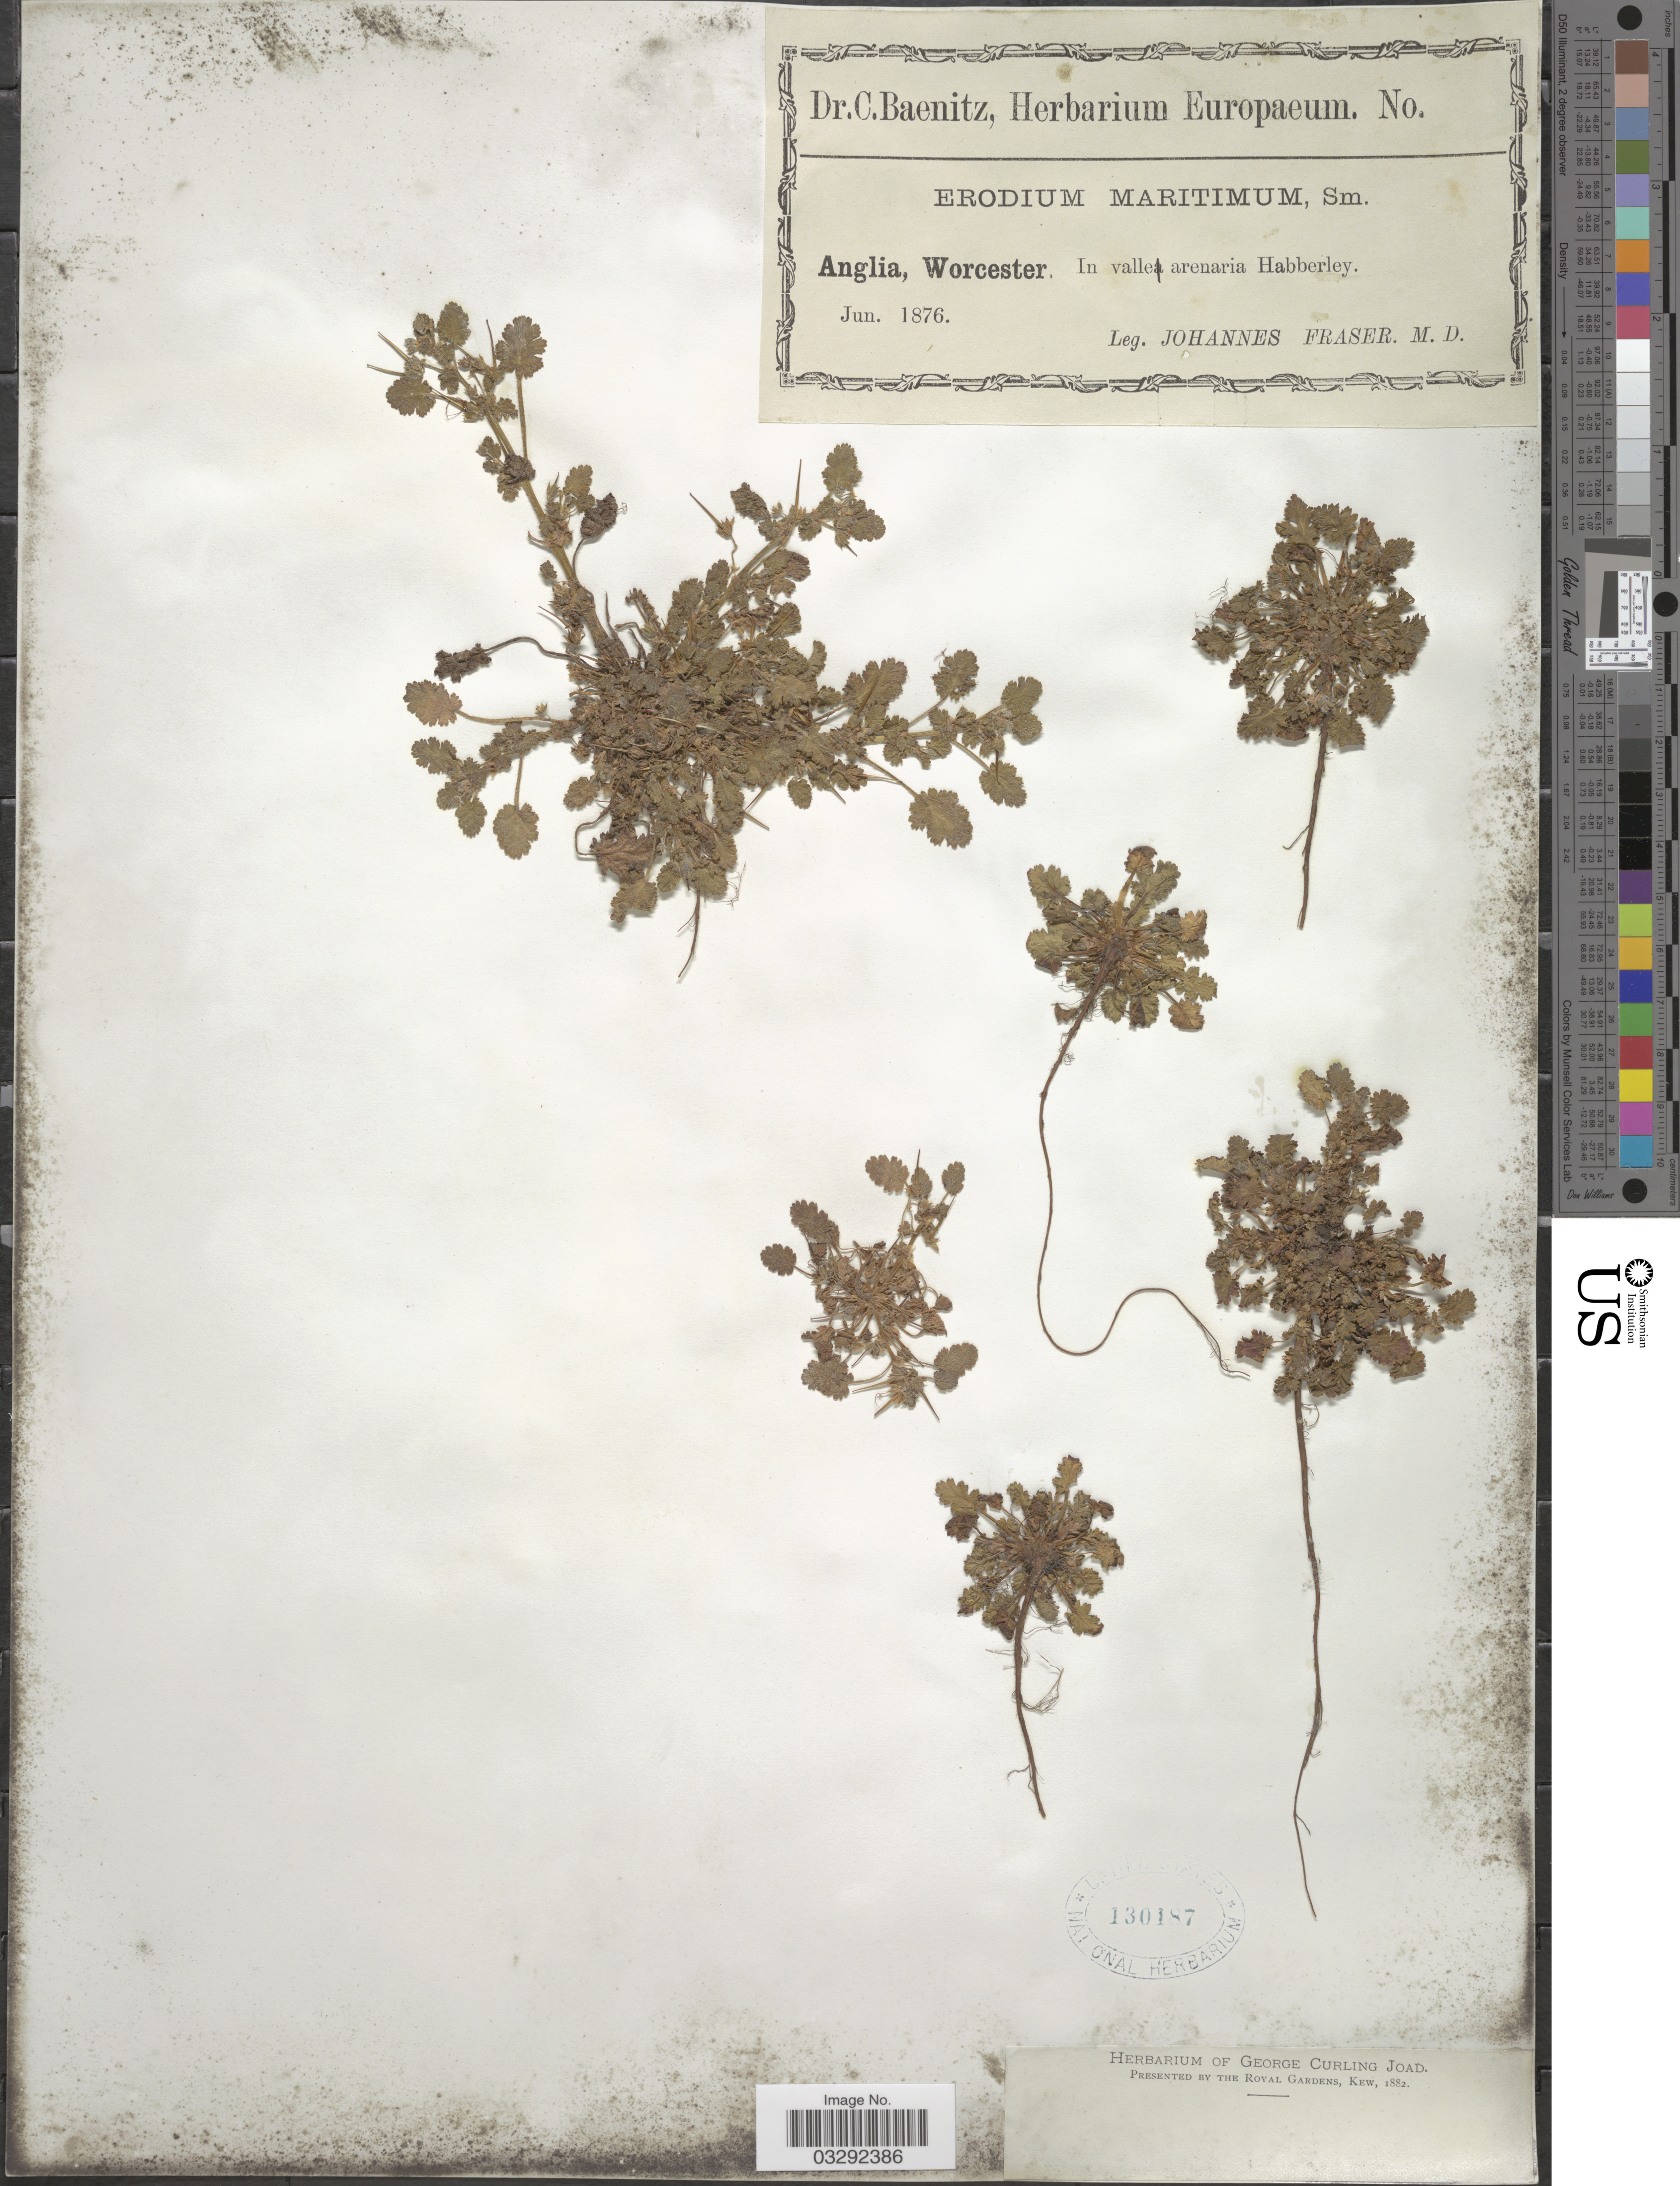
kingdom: Plantae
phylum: Tracheophyta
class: Magnoliopsida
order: Geraniales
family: Geraniaceae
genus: Erodium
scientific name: Erodium maritimum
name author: L'Hér. ex Aiton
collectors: J. Fraser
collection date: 1876-06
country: United Kingdom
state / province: England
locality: Anglia, Worcester. In valle arenaria Habberley.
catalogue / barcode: US 130187